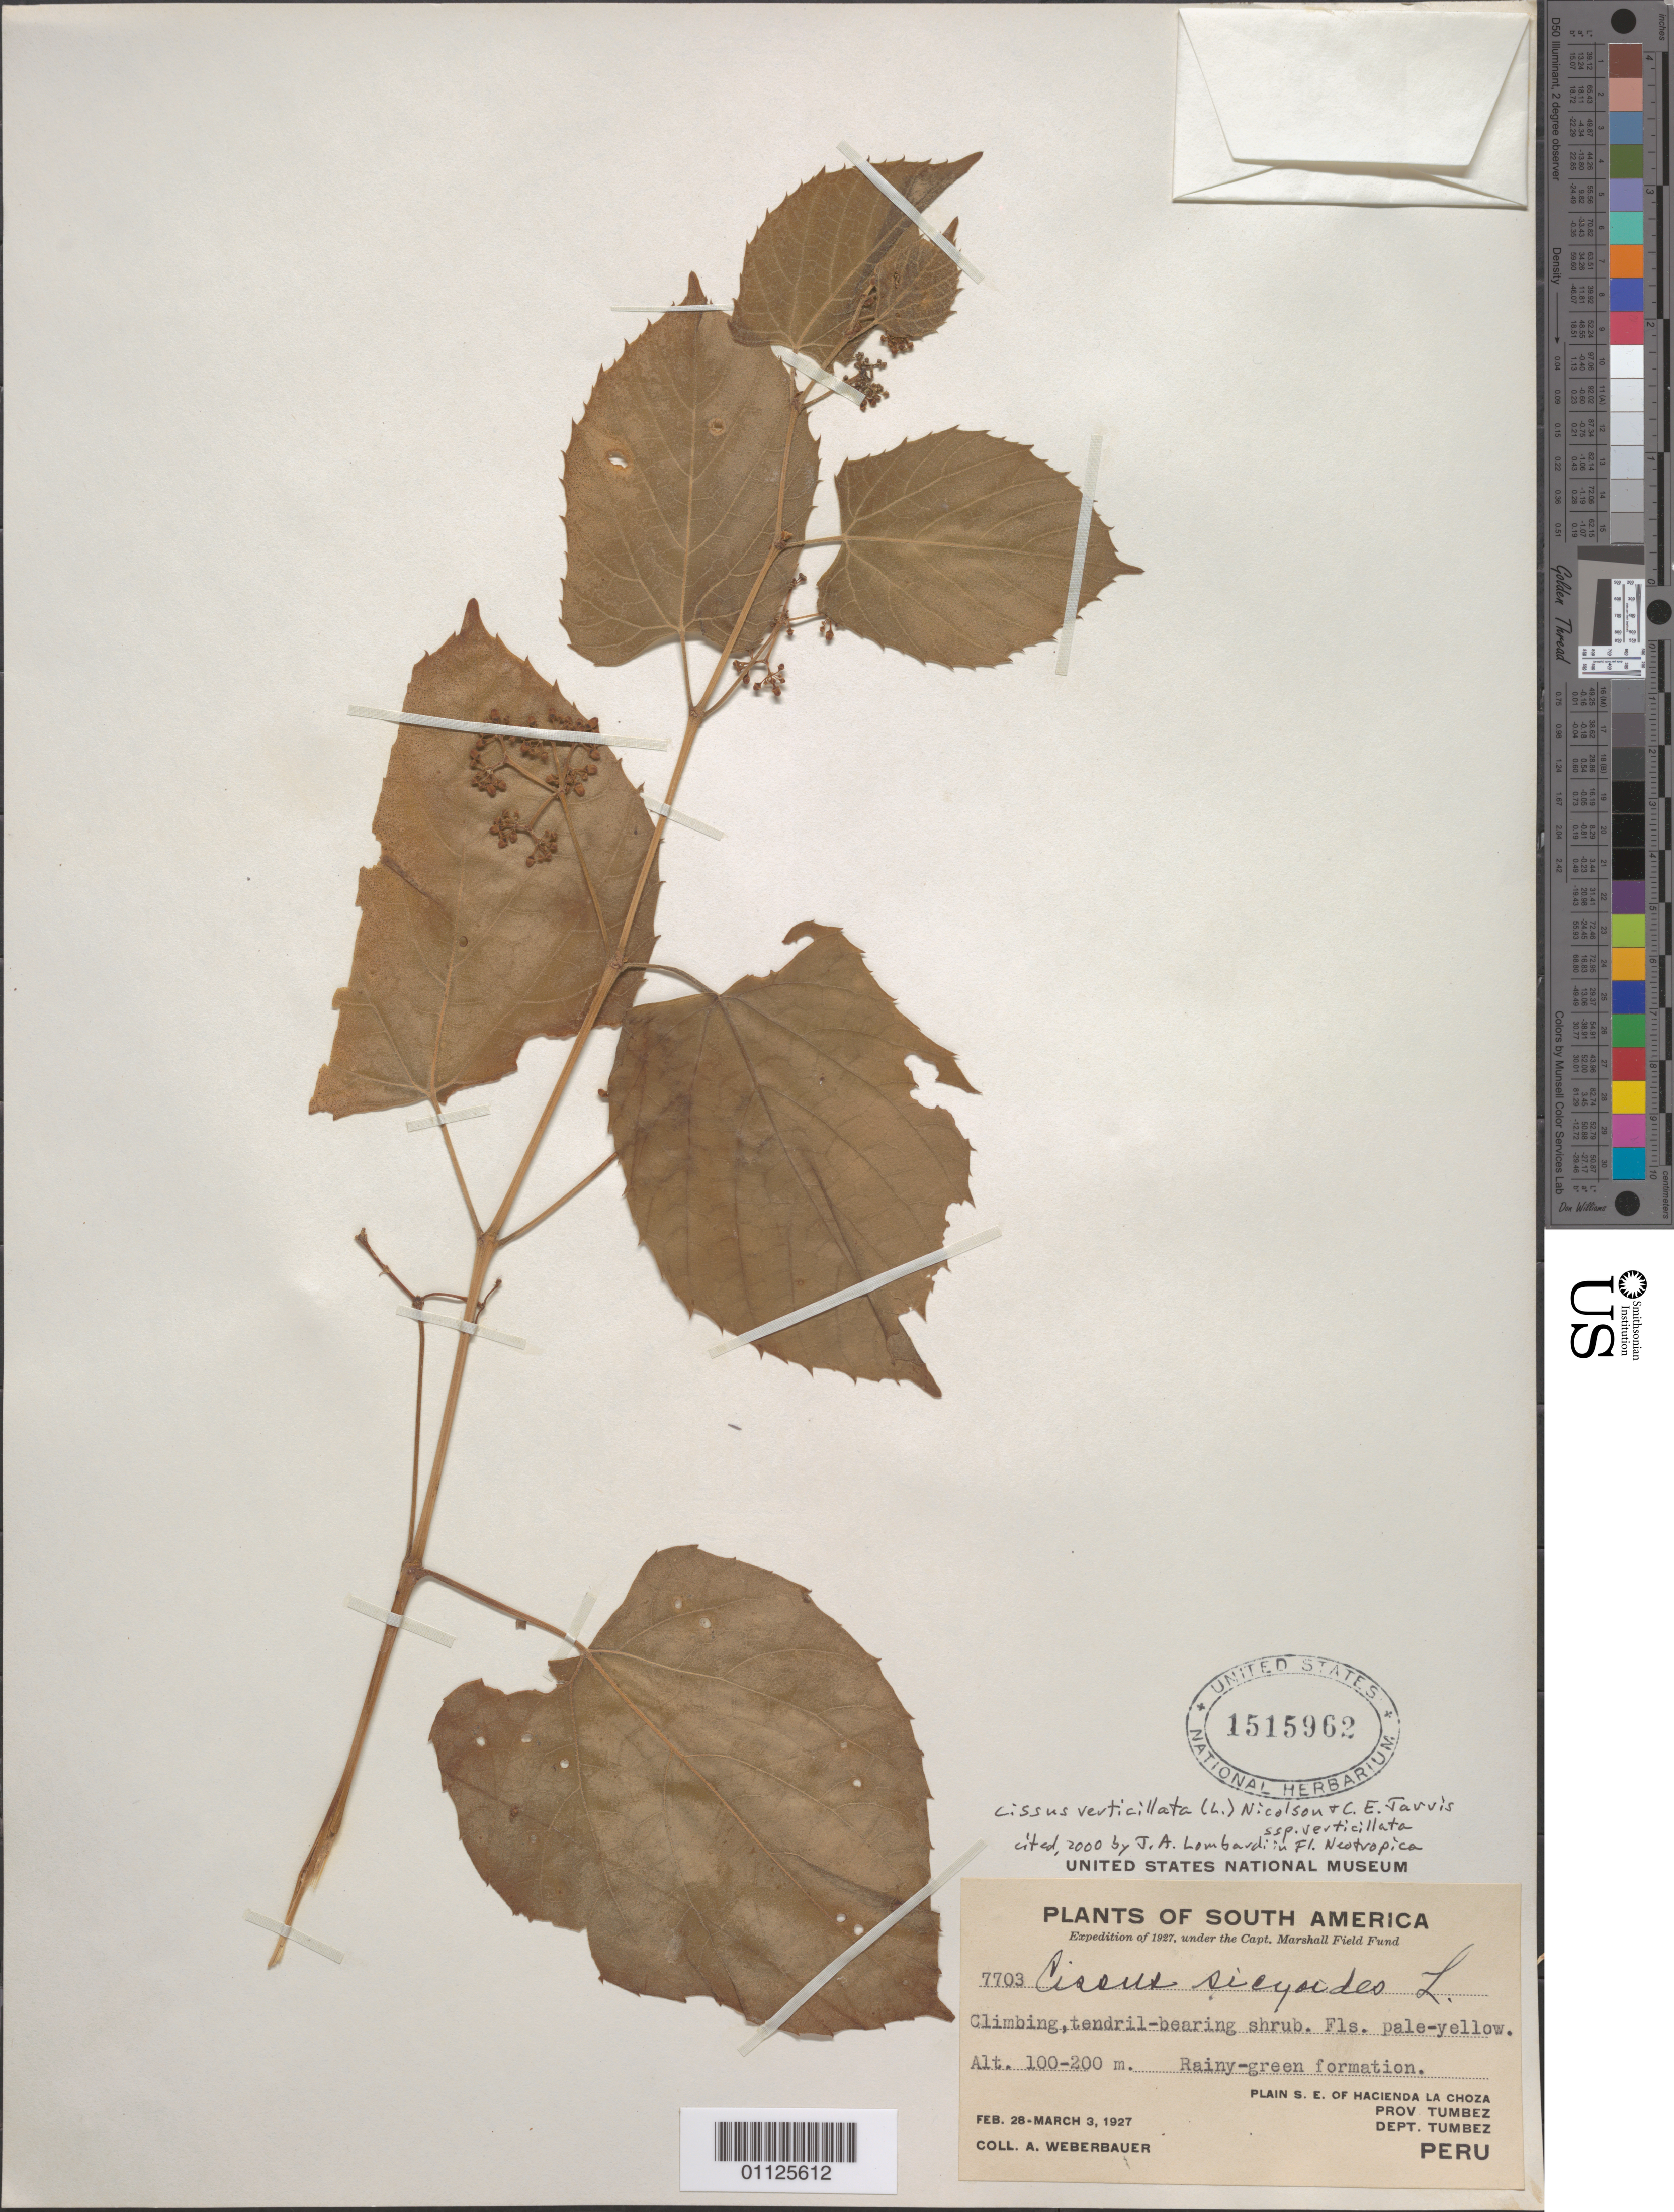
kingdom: Plantae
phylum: Tracheophyta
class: Magnoliopsida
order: Vitales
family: Vitaceae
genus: Cissus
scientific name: Cissus verticillata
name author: (L.) Nicolson & C.E. Jarvis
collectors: A. Weberbauer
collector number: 7703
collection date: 1927-02-28/1927-03-03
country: Peru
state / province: Tumbes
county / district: Zarumilla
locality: Dept. Tumbes.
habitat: Climbing, tendril-bearing shrub. Rainy-green formation.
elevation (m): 100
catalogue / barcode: US 1515962